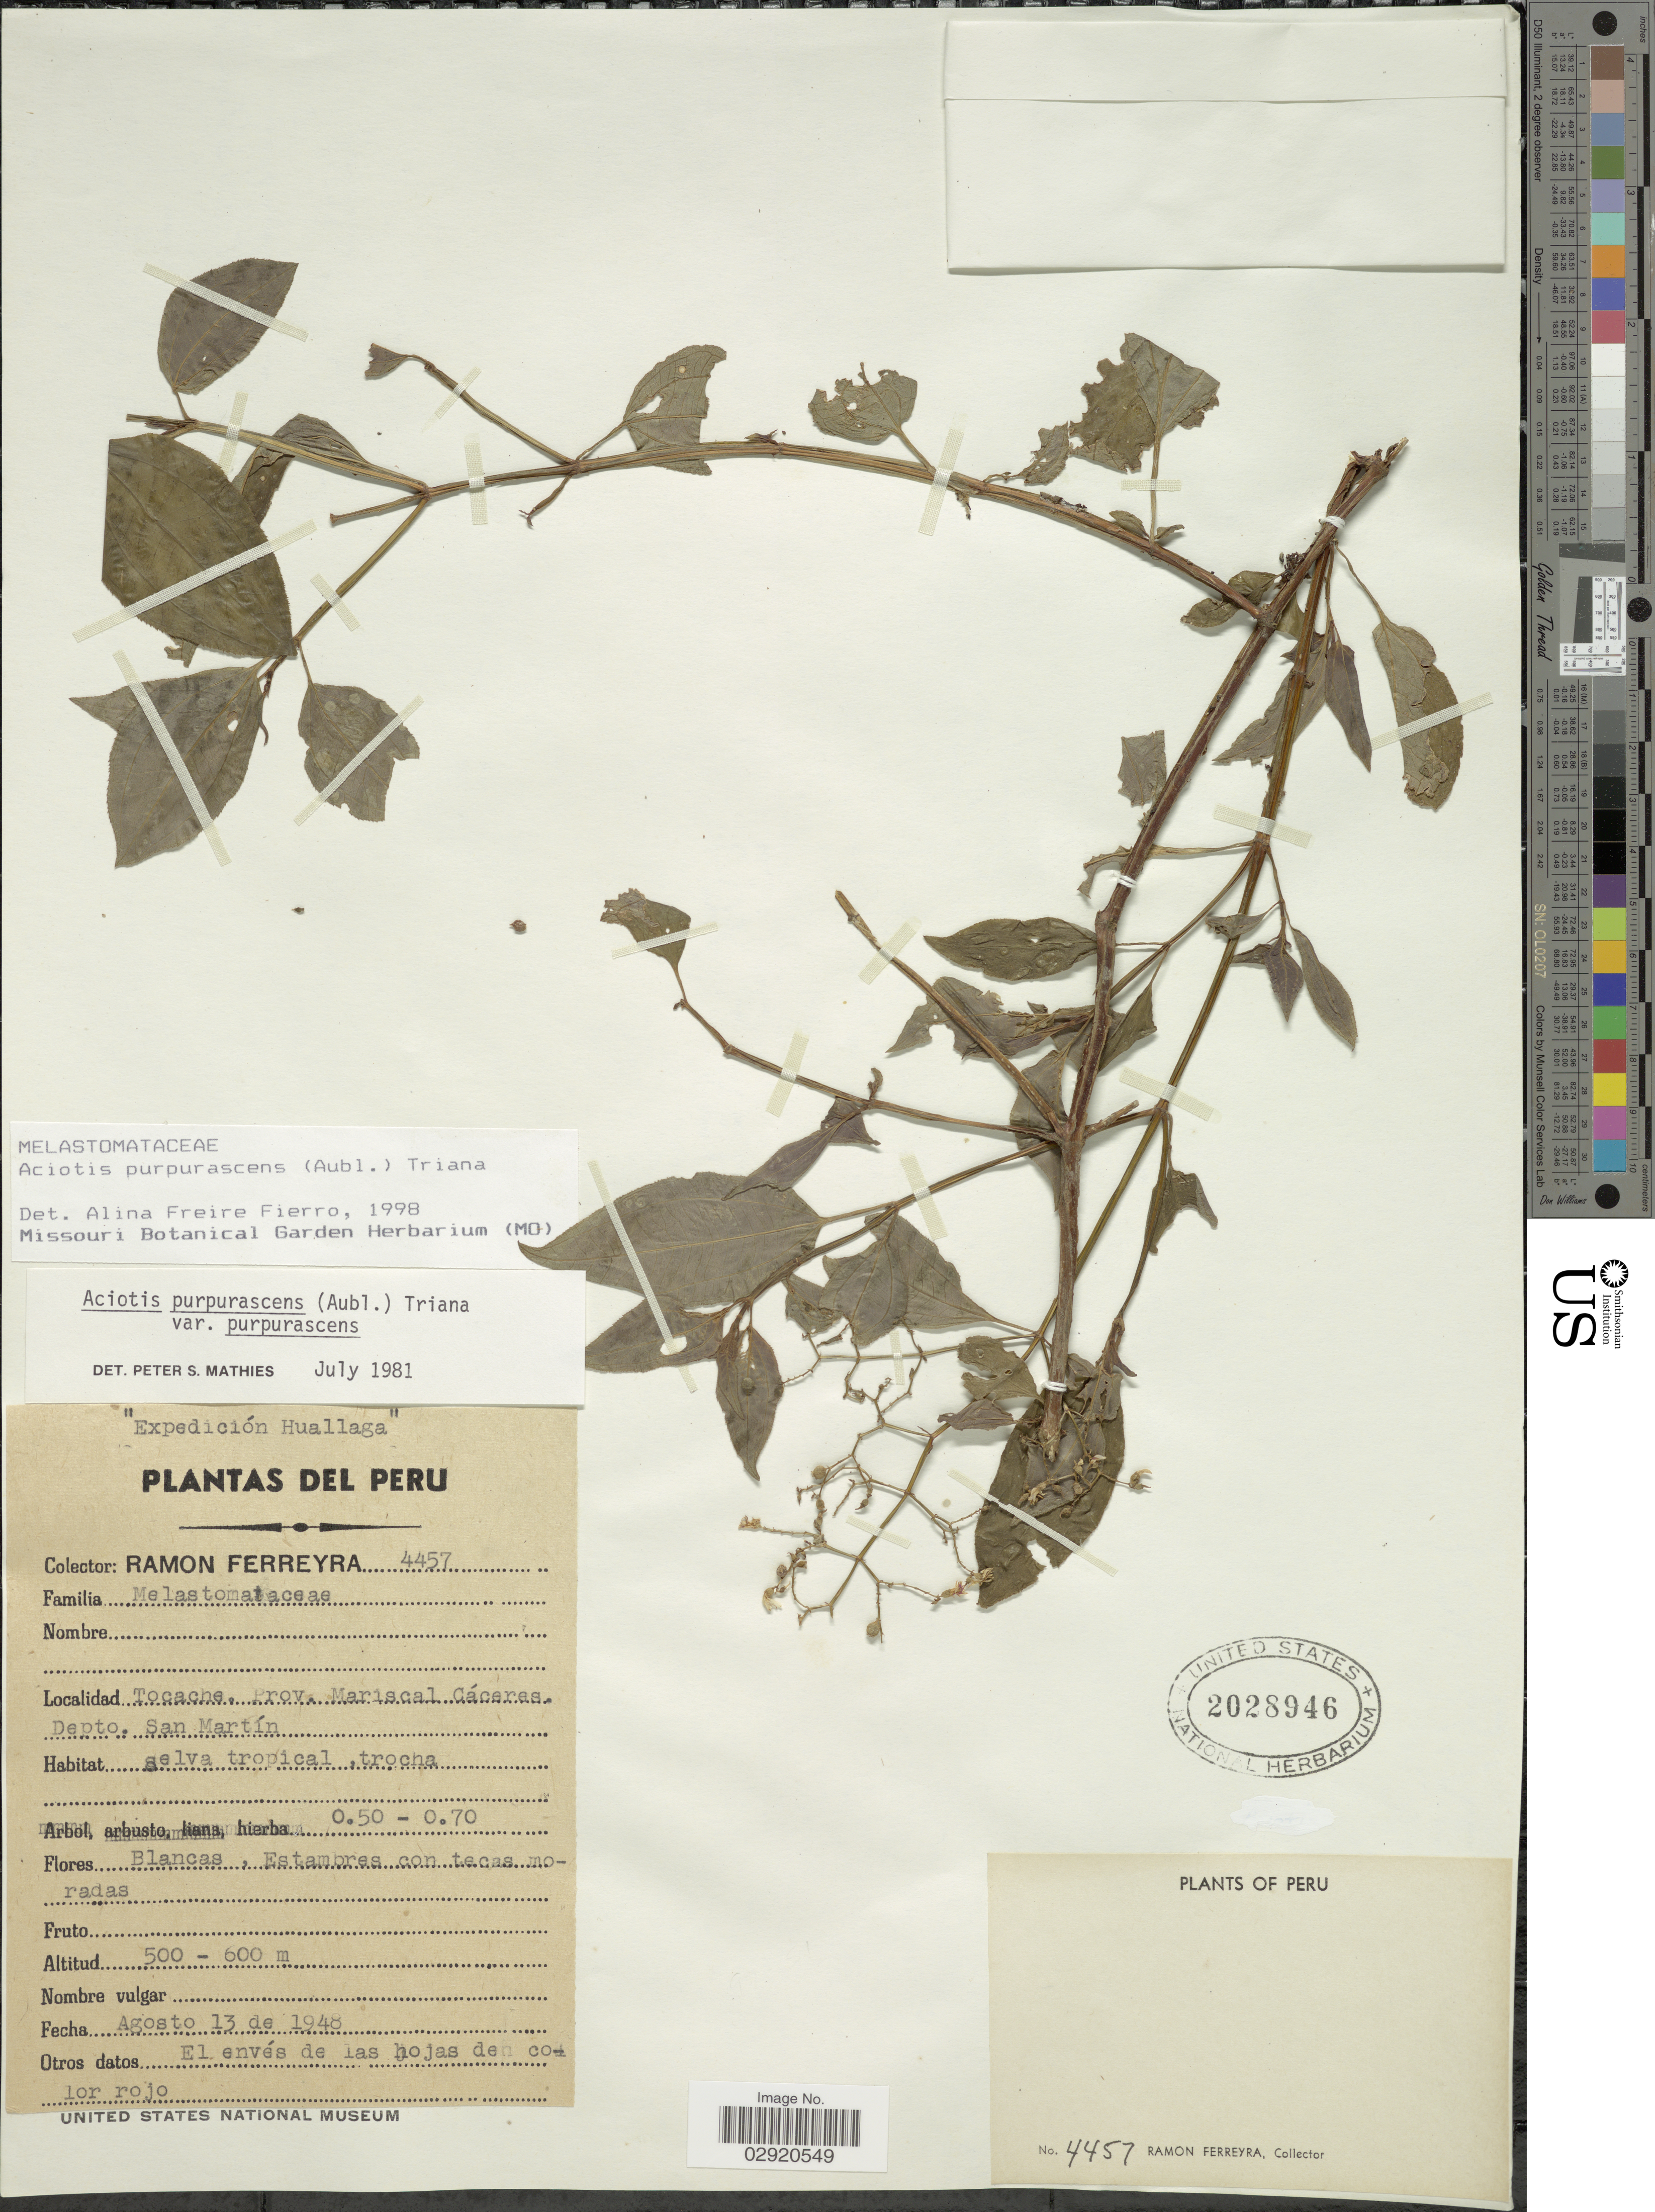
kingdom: Plantae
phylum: Tracheophyta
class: Magnoliopsida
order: Myrtales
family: Melastomataceae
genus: Aciotis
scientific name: Aciotis purpurascens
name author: (Aubl.) Triana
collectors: R. A. Ferreyra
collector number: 4457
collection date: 1948-08-13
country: Peru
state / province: San Martín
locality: Tocache, Prov. Mariscal Cáceres. Depto. San Martín.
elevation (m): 500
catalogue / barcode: US 2028946